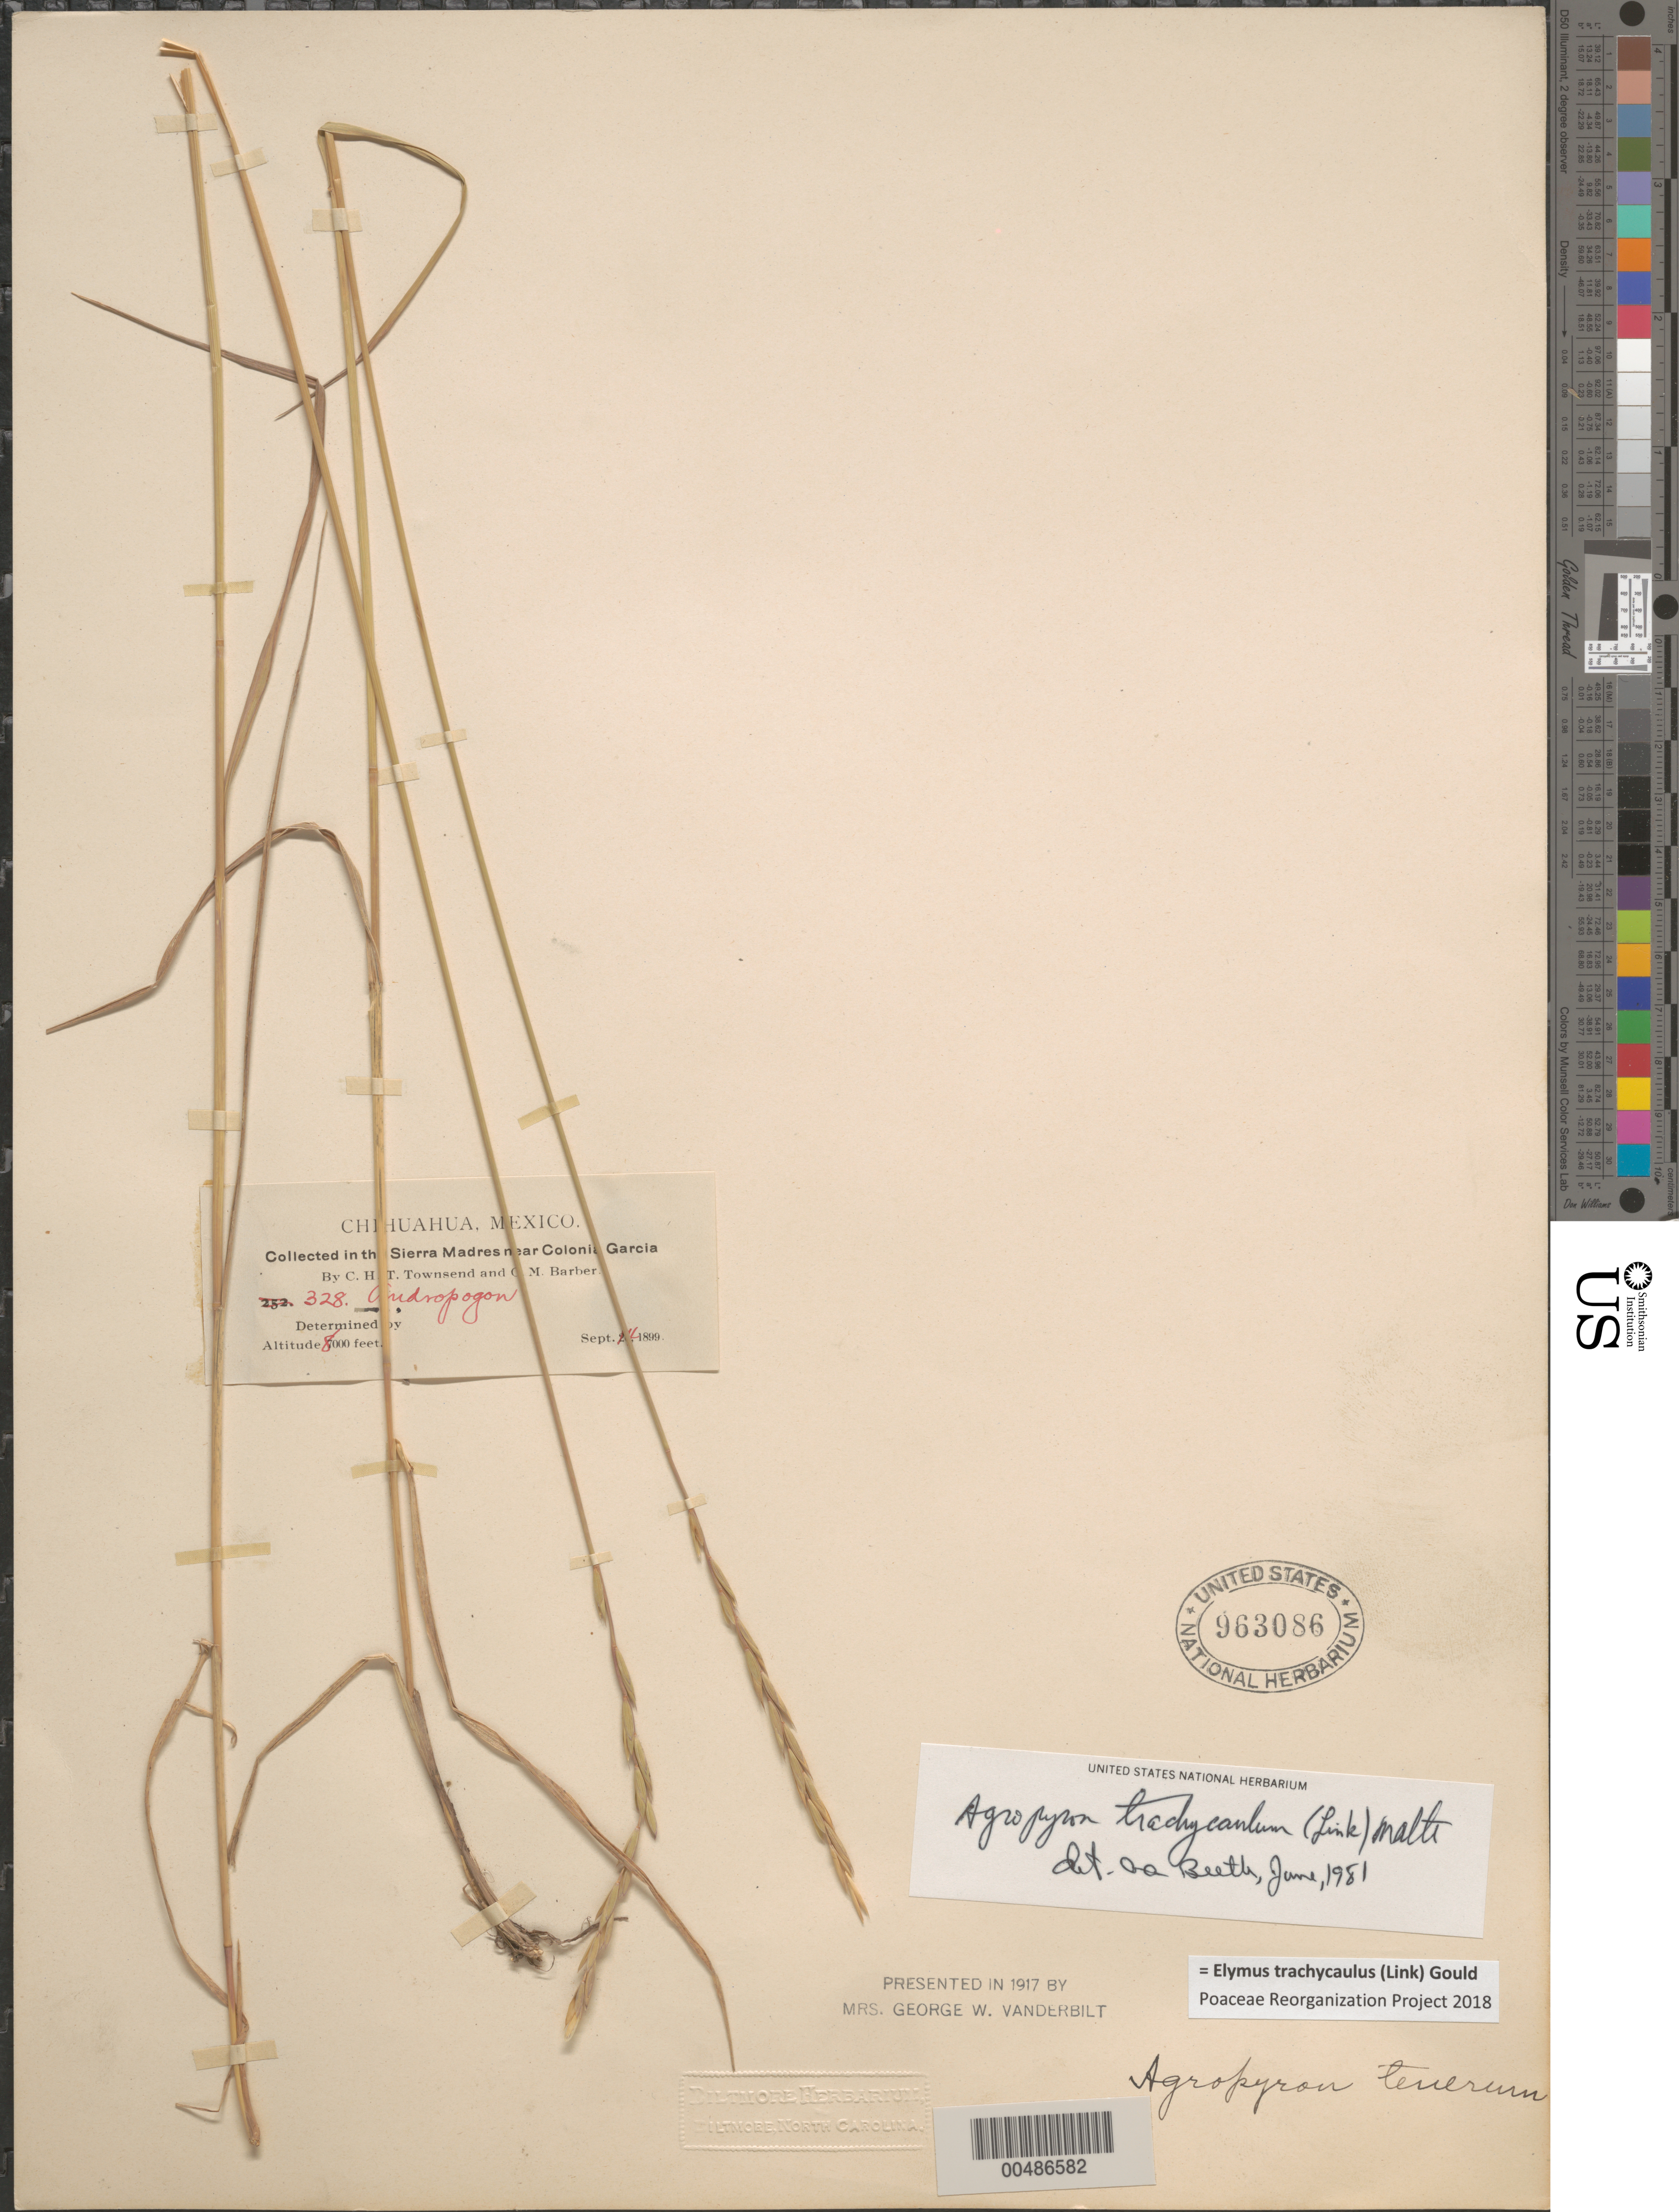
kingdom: Plantae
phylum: Tracheophyta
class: Liliopsida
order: Poales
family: Poaceae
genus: Elymus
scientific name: Elymus trachycaulus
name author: (Link) Gould ex Shinners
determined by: Poaceae Reorganization Project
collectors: C. H. T. Townsend & C. Barber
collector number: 328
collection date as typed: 14 Sep 1899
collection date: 1899-09-14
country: Mexico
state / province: Chihuahua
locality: in the Sierra Madres near Colonia Garcia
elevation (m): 2438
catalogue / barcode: US 963086